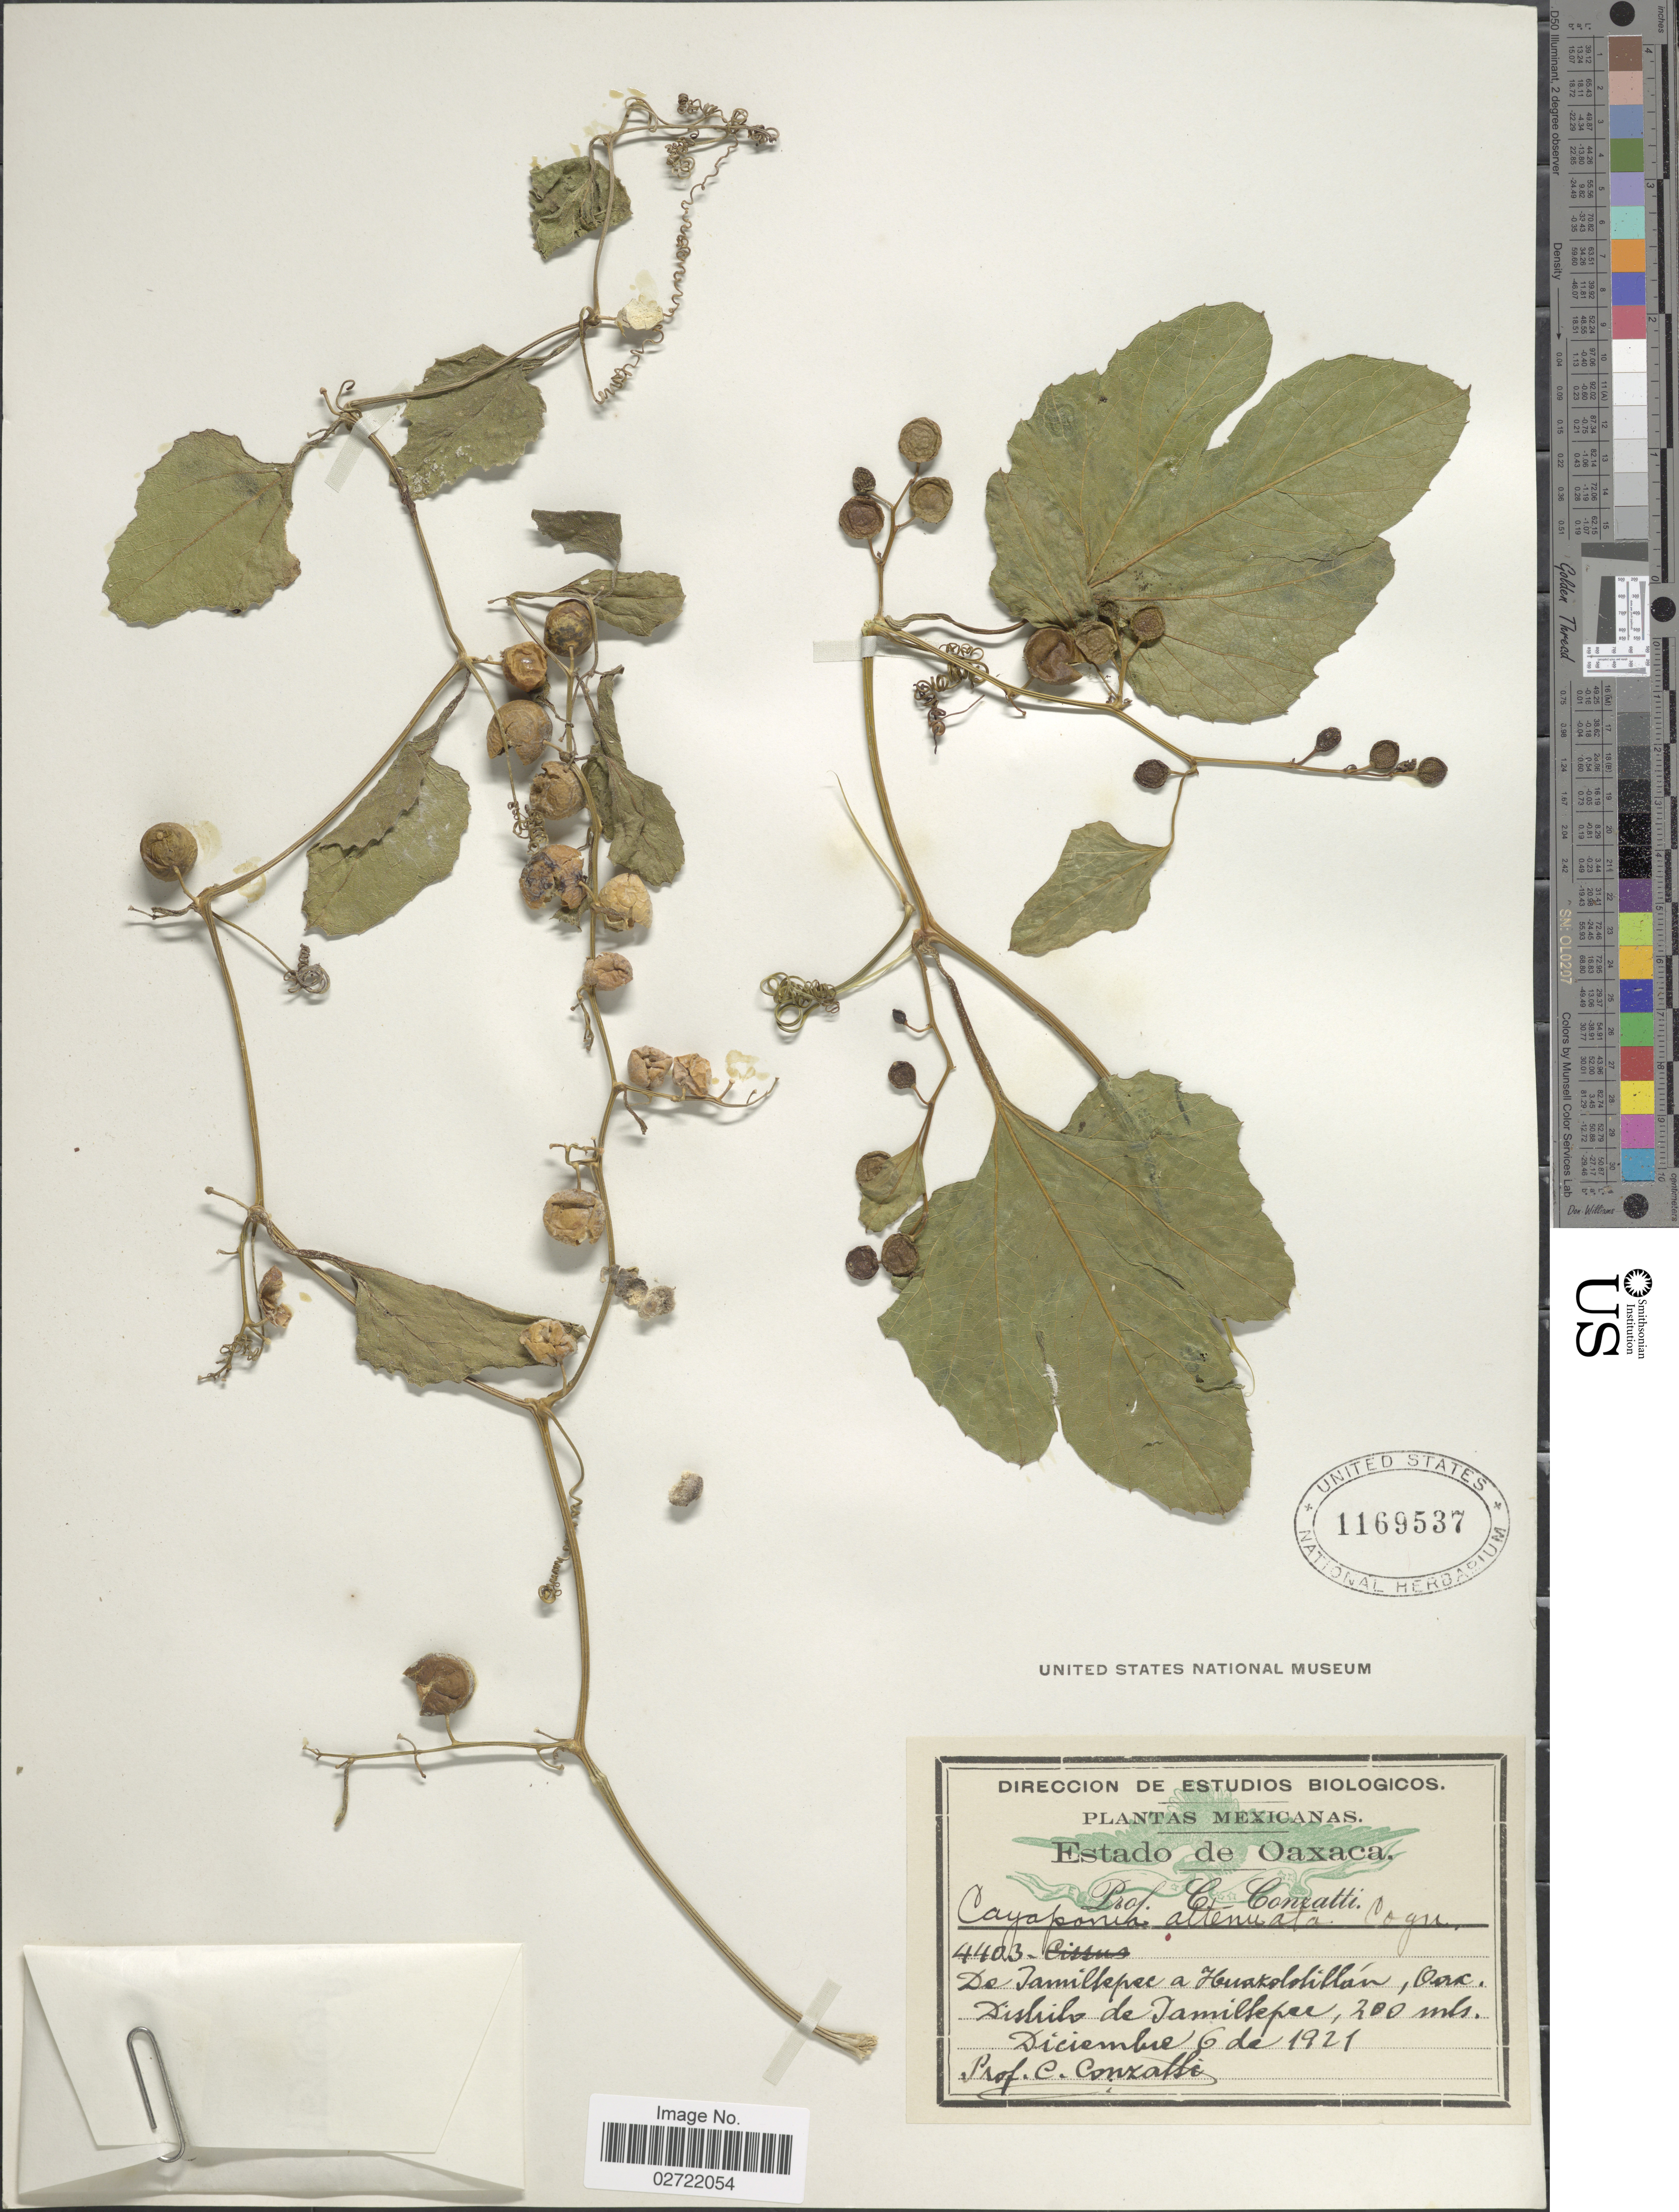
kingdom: Plantae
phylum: Tracheophyta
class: Magnoliopsida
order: Cucurbitales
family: Cucurbitaceae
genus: Cayaponia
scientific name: Cayaponia attenuata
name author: (Hook. & Arn.) Cogn.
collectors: C. Conzatti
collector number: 4403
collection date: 1921-12-06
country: Mexico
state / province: Oaxaca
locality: De Jamiltepec a Huakololillan, Distrito de Jamiltepec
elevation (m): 200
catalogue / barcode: US 1169537